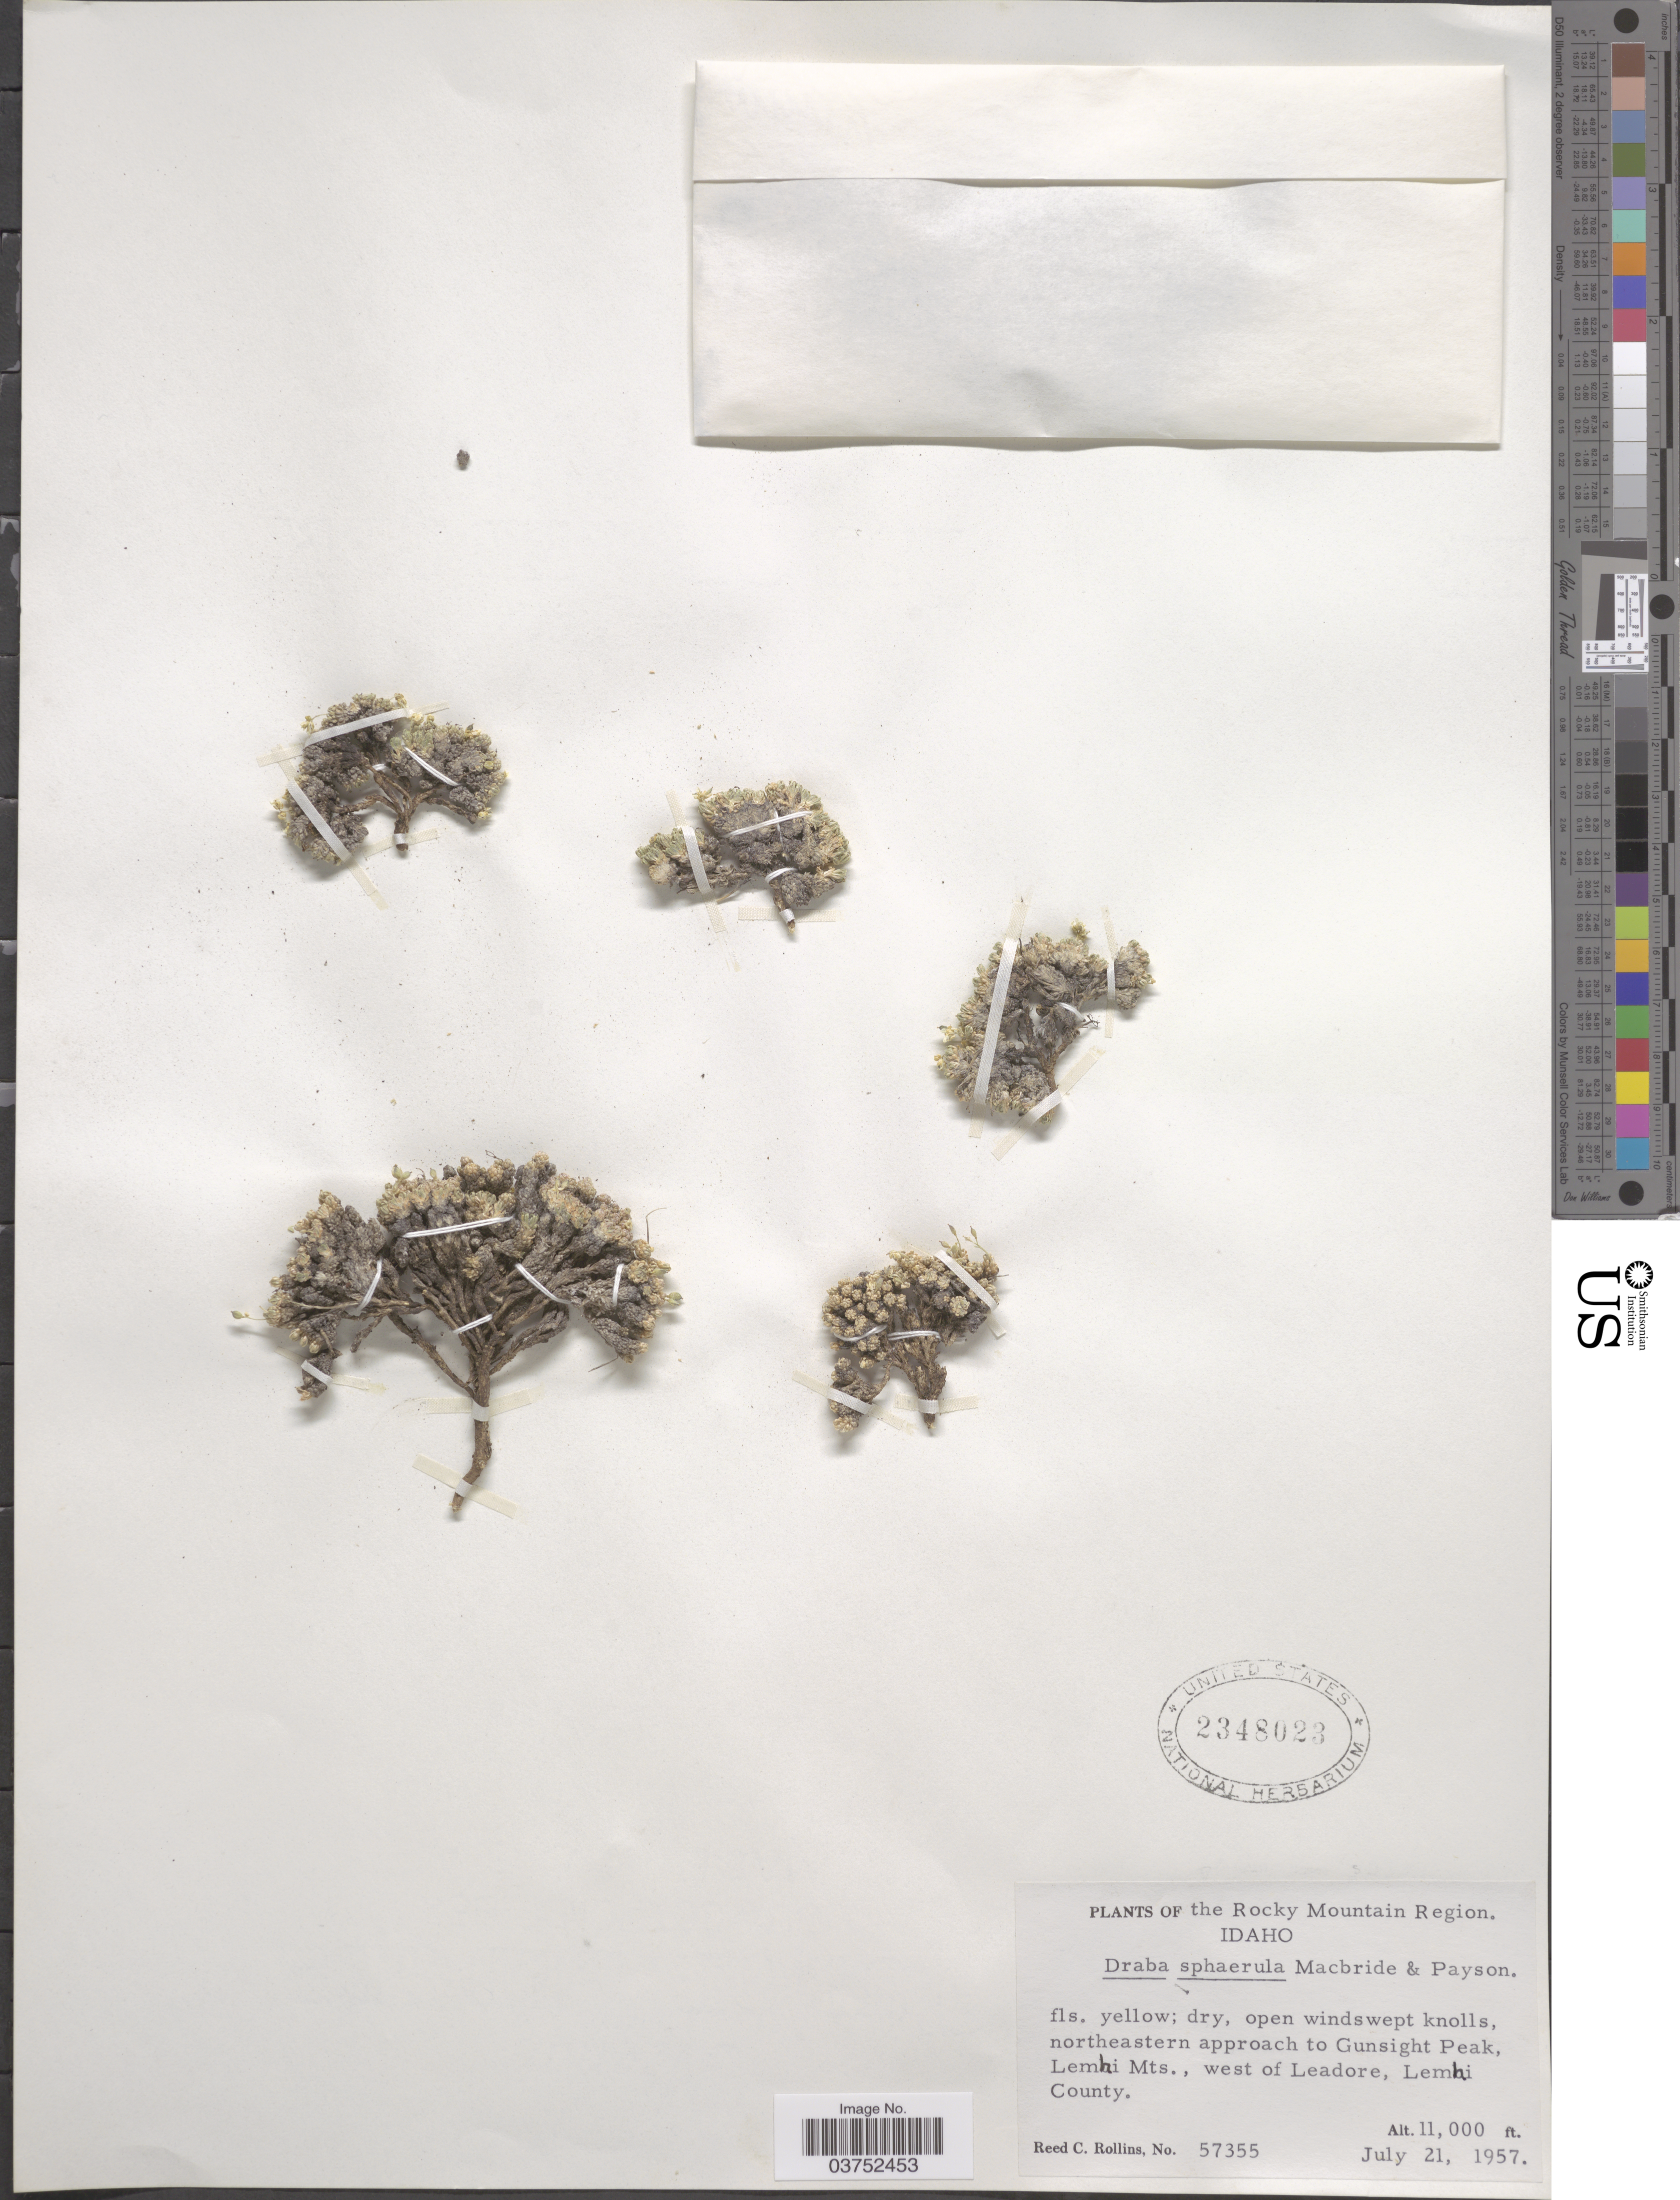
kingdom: Plantae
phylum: Tracheophyta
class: Magnoliopsida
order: Brassicales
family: Brassicaceae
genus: Draba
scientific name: Draba sphaerula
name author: J.F. Macbr. & Payson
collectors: R. C. Rollins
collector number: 57355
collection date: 1957-07-21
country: United States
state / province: Idaho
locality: The Rocky Mountain Region. Northeastern approach to Gunsight Peak, Lemhi Mts., west of Leadore, Lemhi County.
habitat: dry, open windswept knolls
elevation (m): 3353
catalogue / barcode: US 2348023